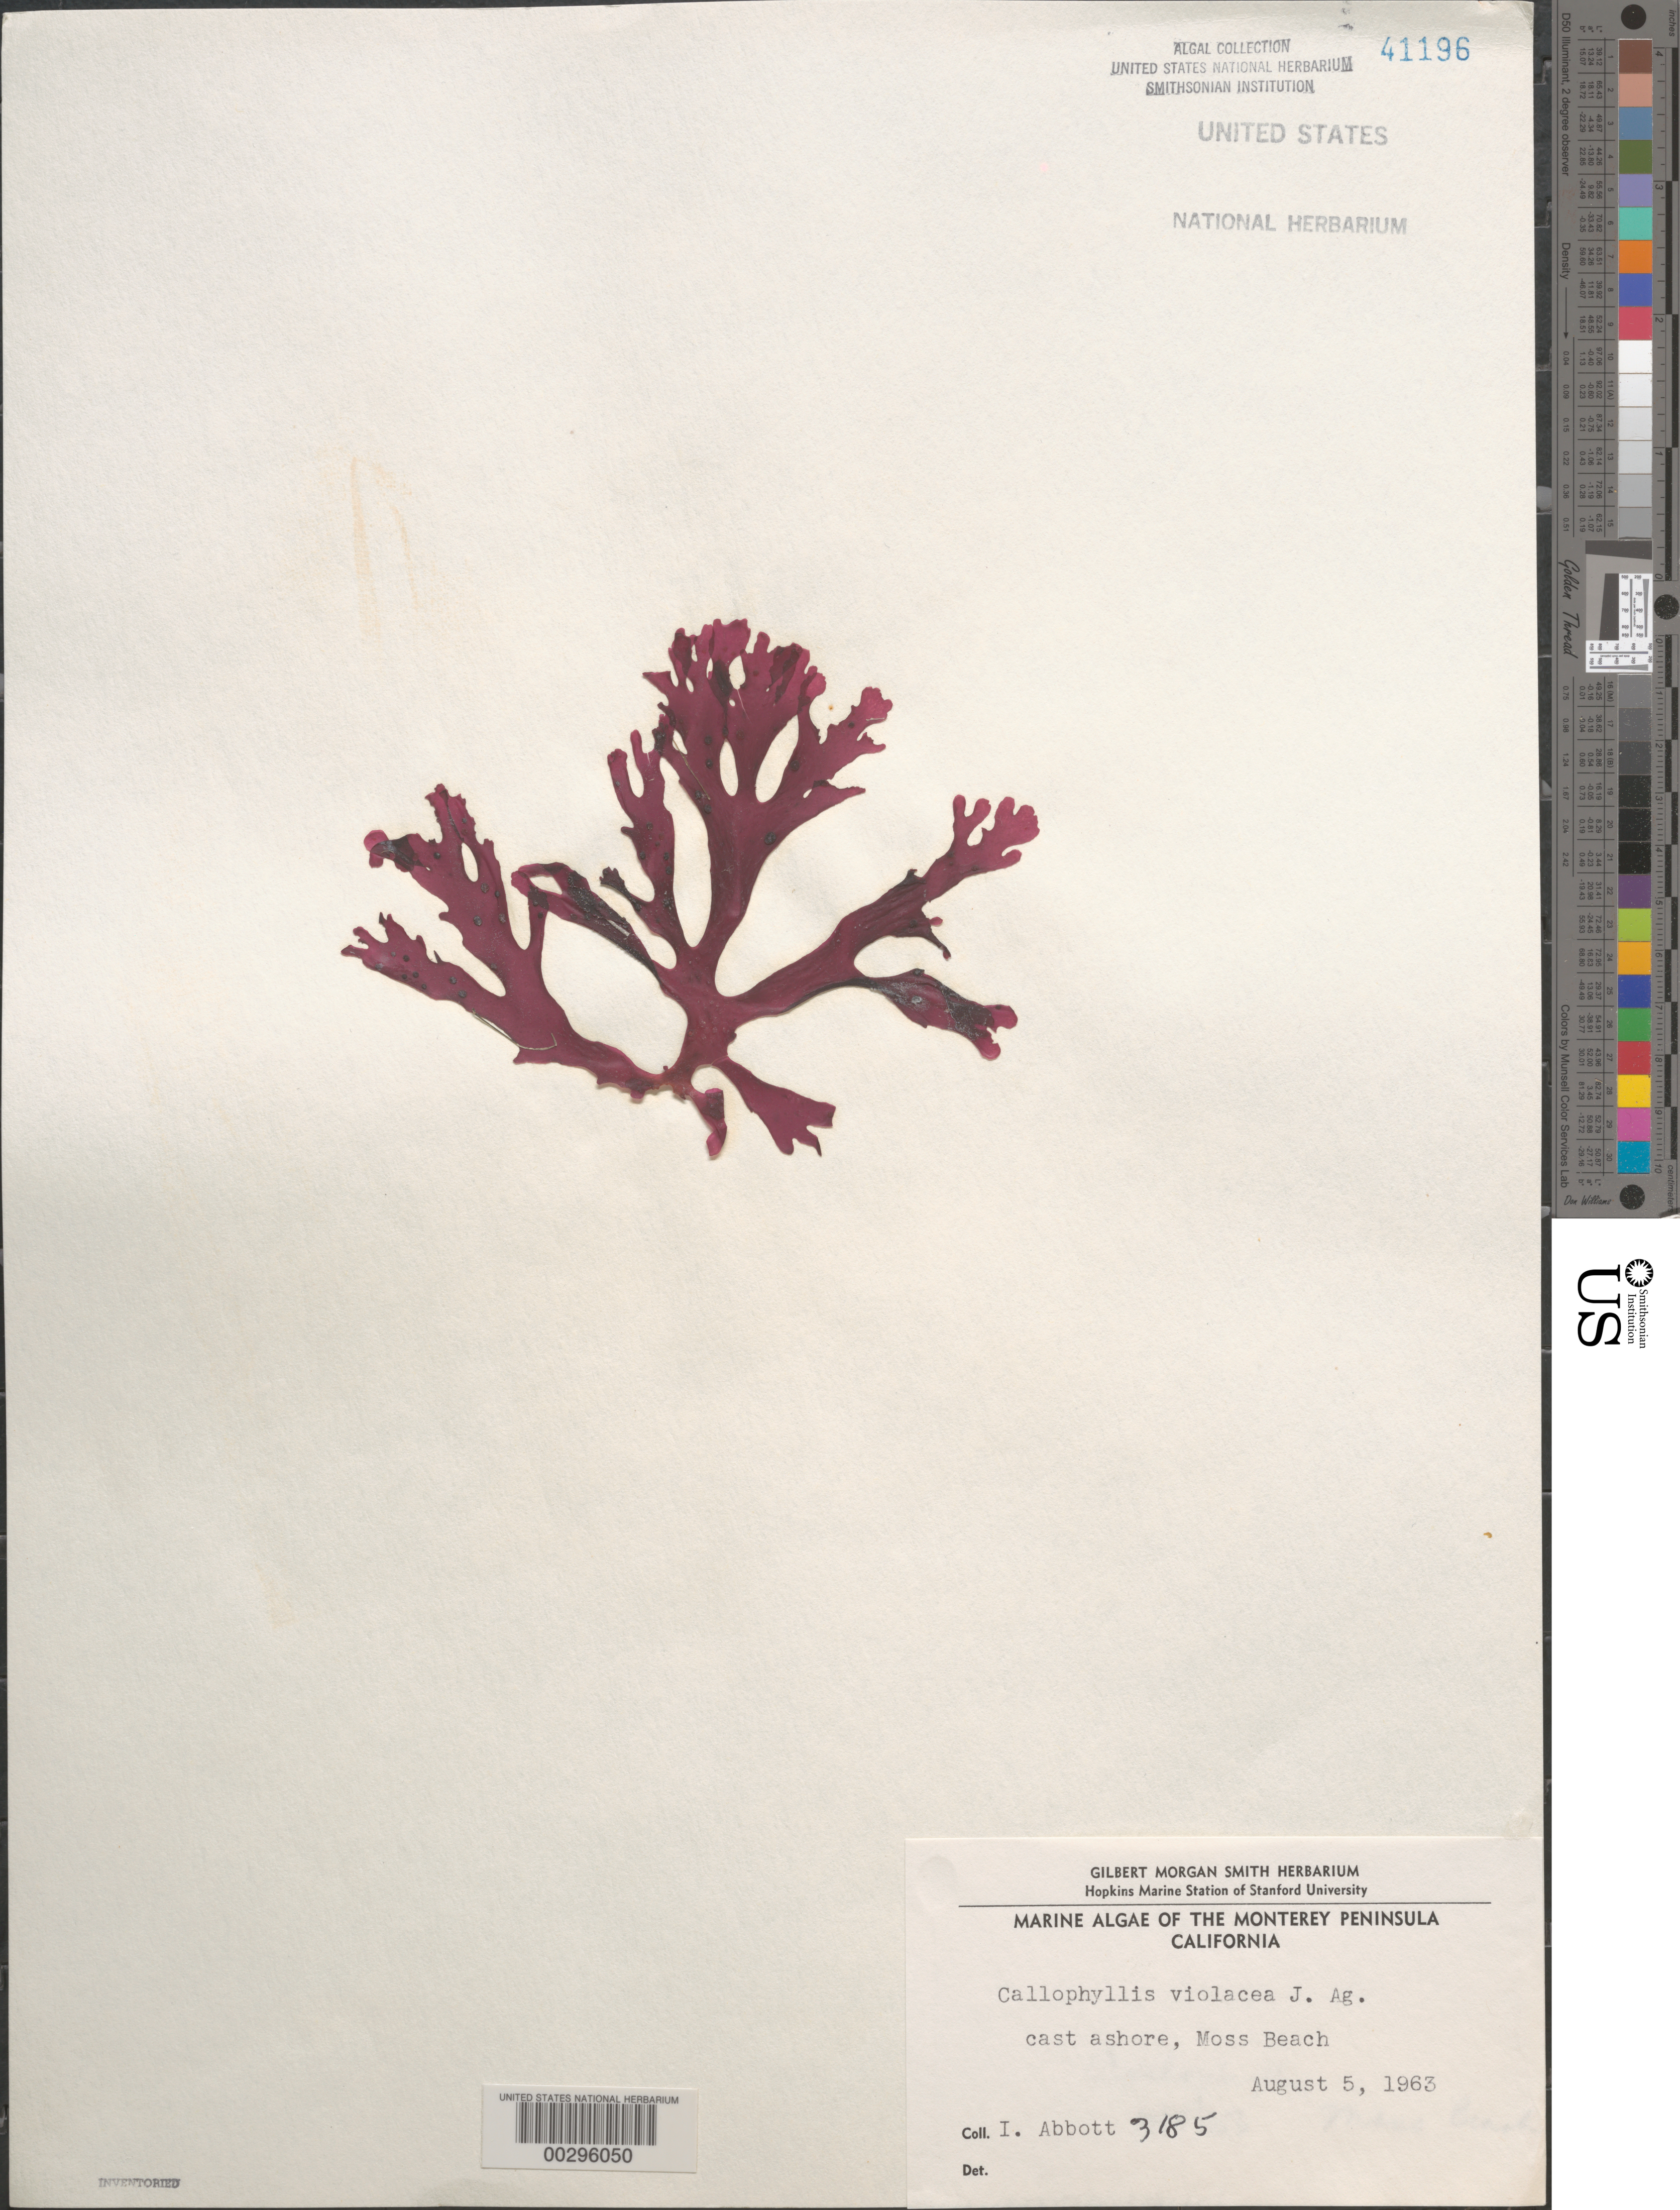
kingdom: Plantae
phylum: Rhodophyta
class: Florideophyceae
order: Gigartinales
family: Kallymeniaceae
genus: Callophyllis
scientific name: Callophyllis violacea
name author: J. Agardh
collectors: I. A. Abbott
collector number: IAA 3185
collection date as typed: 05 Aug 1963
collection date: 1963-08-05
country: United States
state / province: California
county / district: Monterey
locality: Moss Beach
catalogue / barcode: US 41196